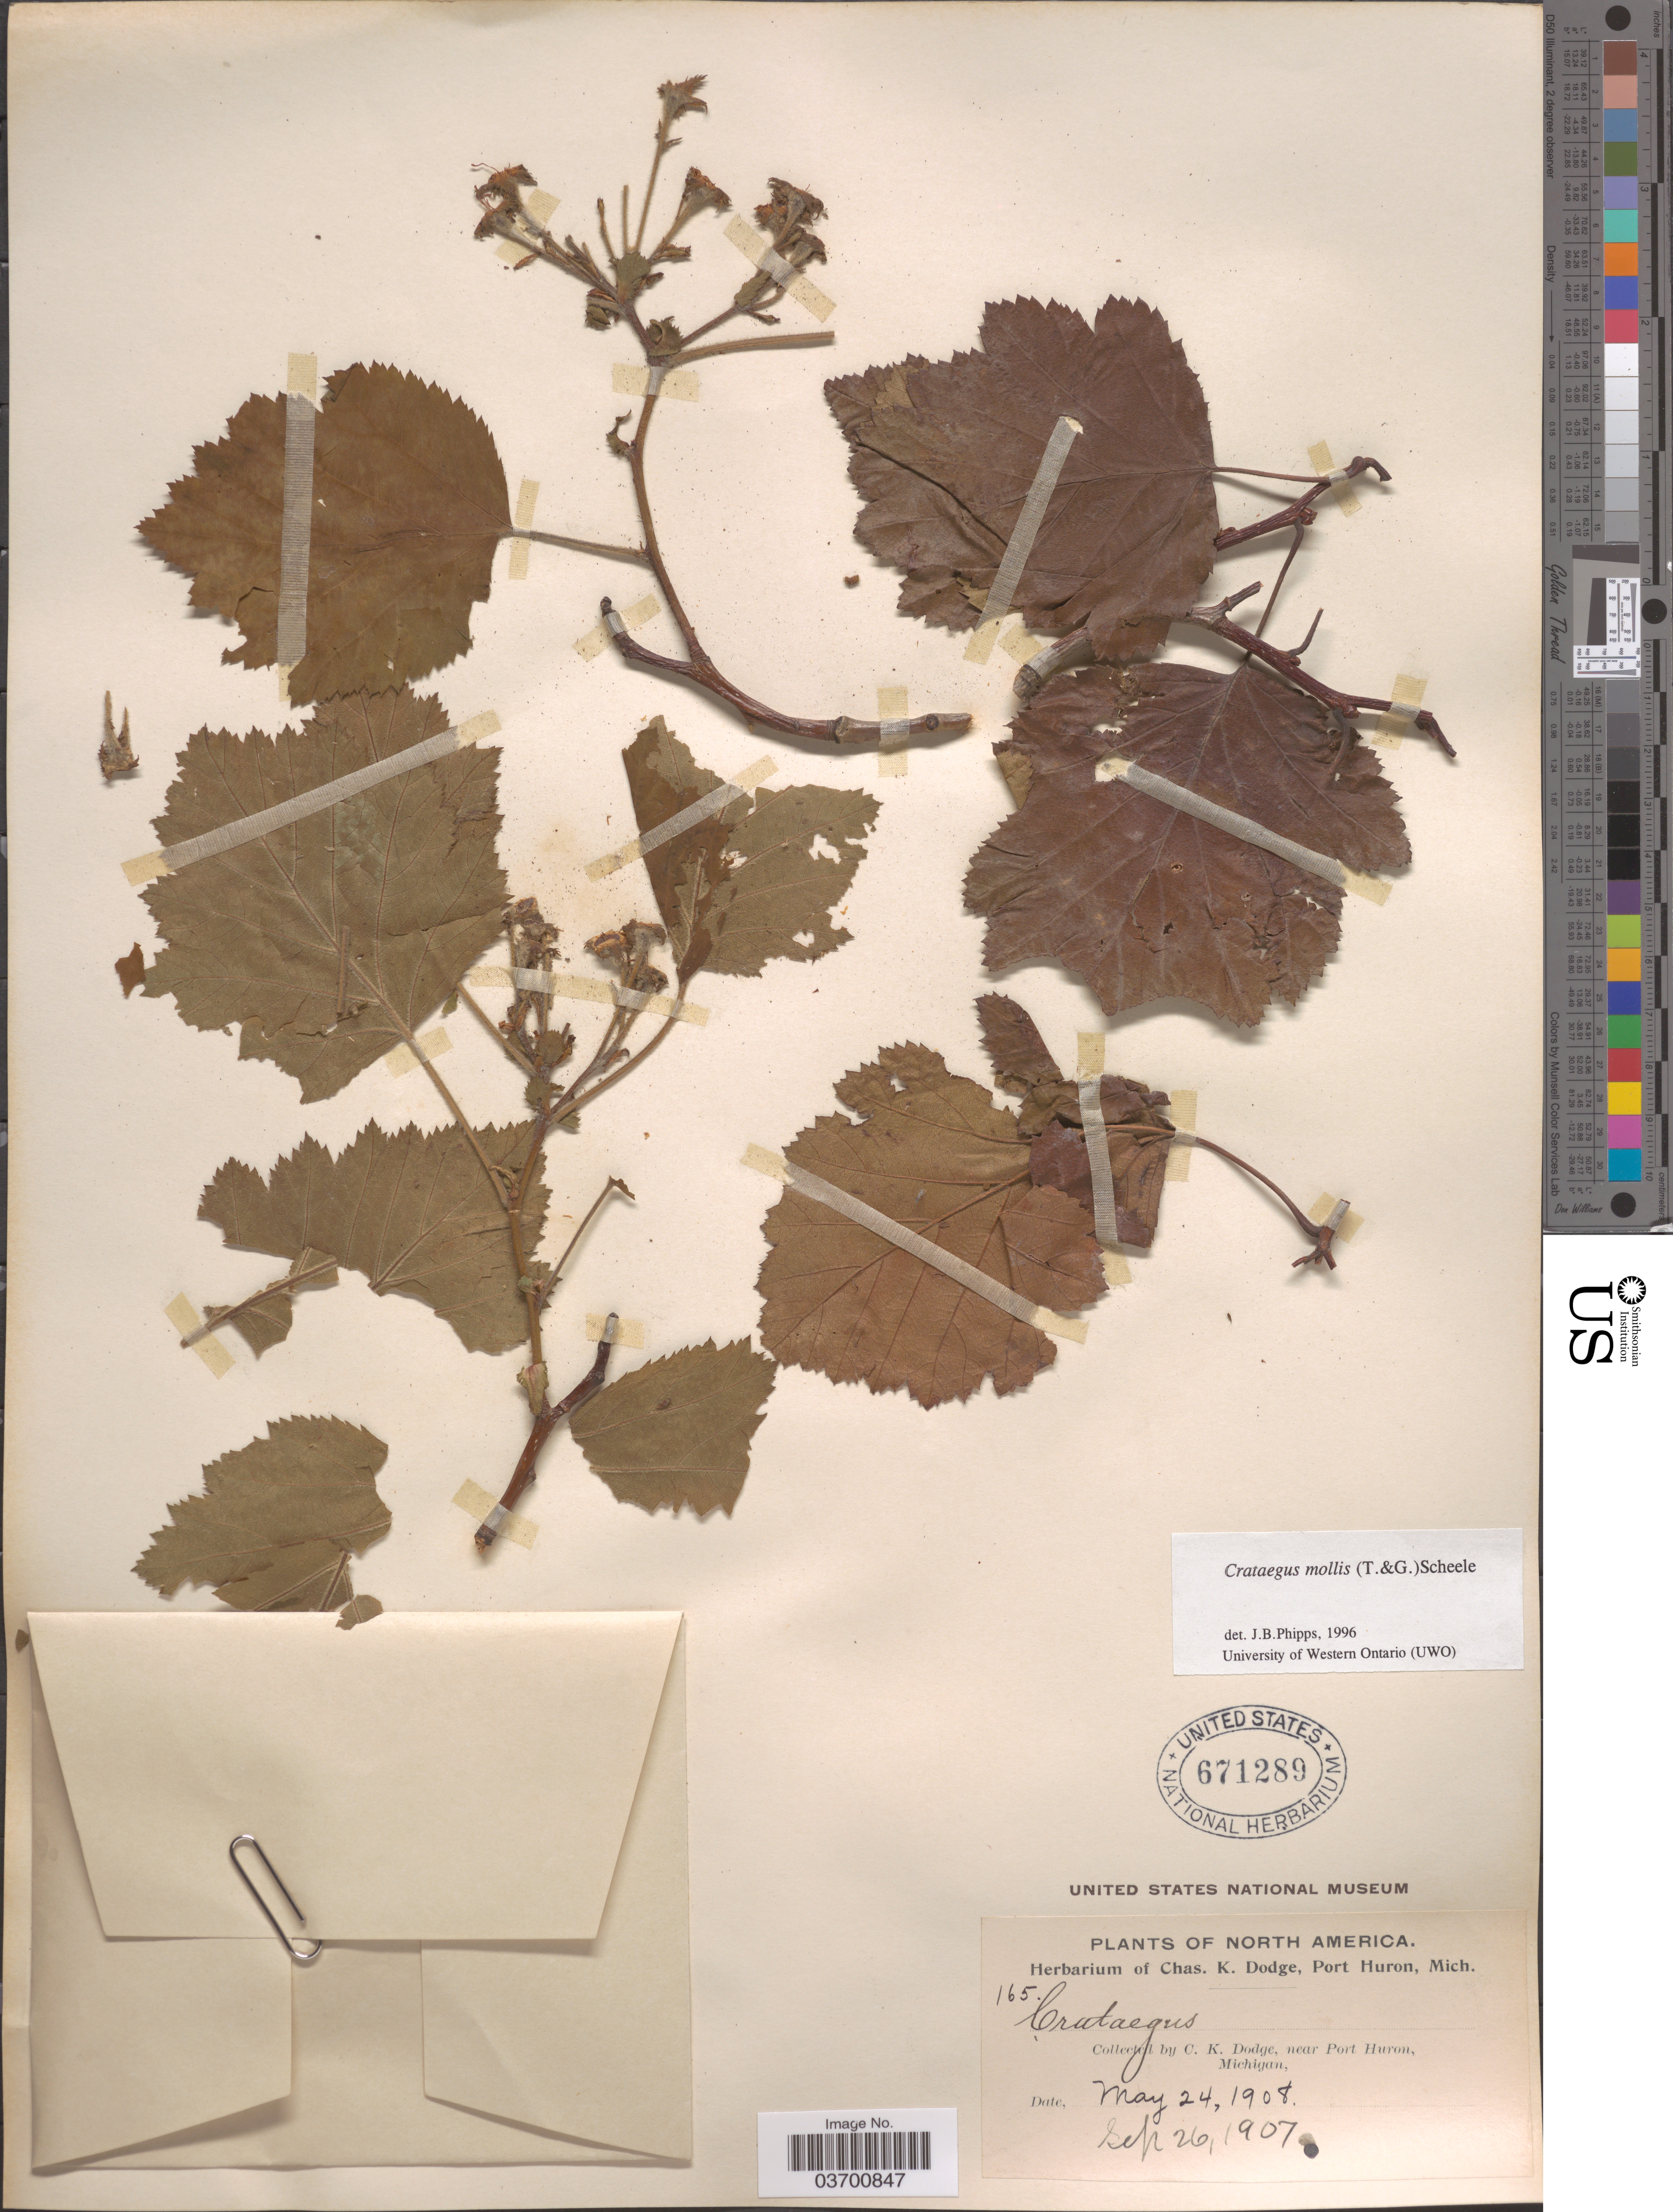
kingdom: Plantae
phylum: Tracheophyta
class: Magnoliopsida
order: Rosales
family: Rosaceae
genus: Crataegus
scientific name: Crataegus mollis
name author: (Torr. & A. Gray) Scheele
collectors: C. K. Dodge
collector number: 165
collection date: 1907-09-26/1908-05-24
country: United States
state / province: Michigan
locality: Near Port Huron.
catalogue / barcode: US 671289